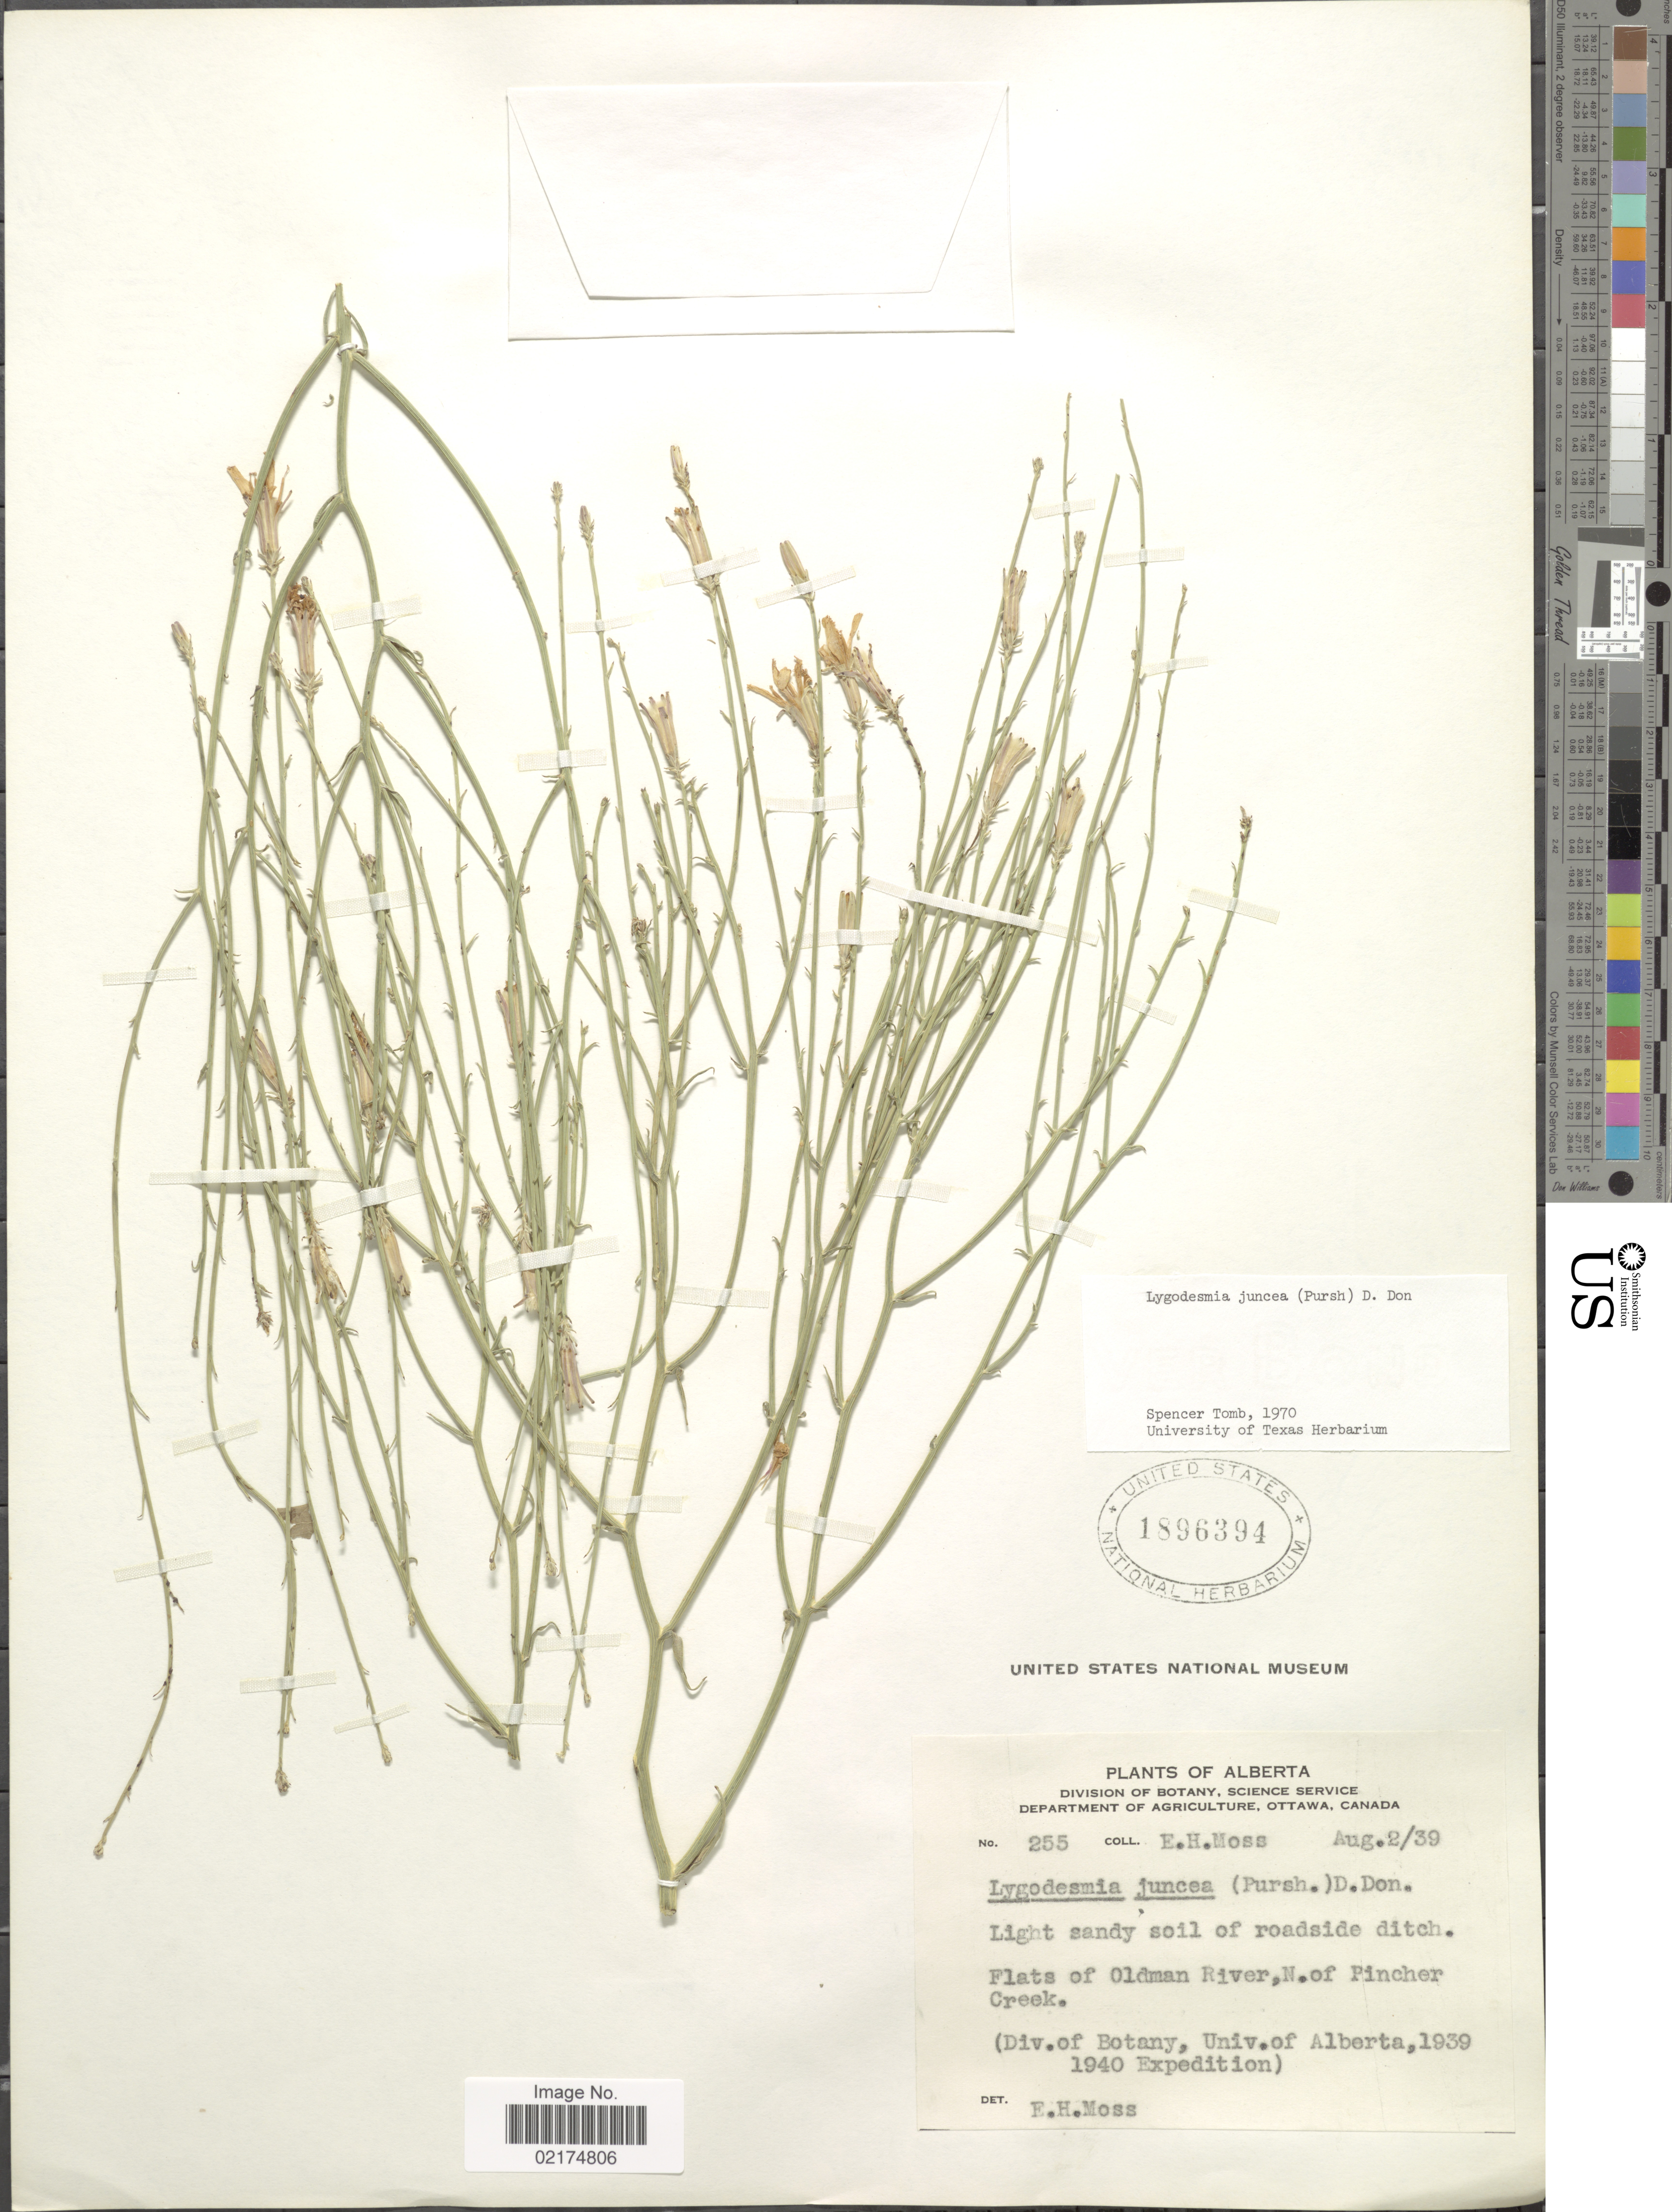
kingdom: Plantae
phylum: Tracheophyta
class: Magnoliopsida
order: Asterales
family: Asteraceae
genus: Lygodesmia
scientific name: Lygodesmia juncea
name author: D. Don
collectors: E. Moss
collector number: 255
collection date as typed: Transcribed d/m/y: 2/8/39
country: Canada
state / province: Alberta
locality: Flats of Oldman River, N. of Pincher Creek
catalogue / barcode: US 1896394